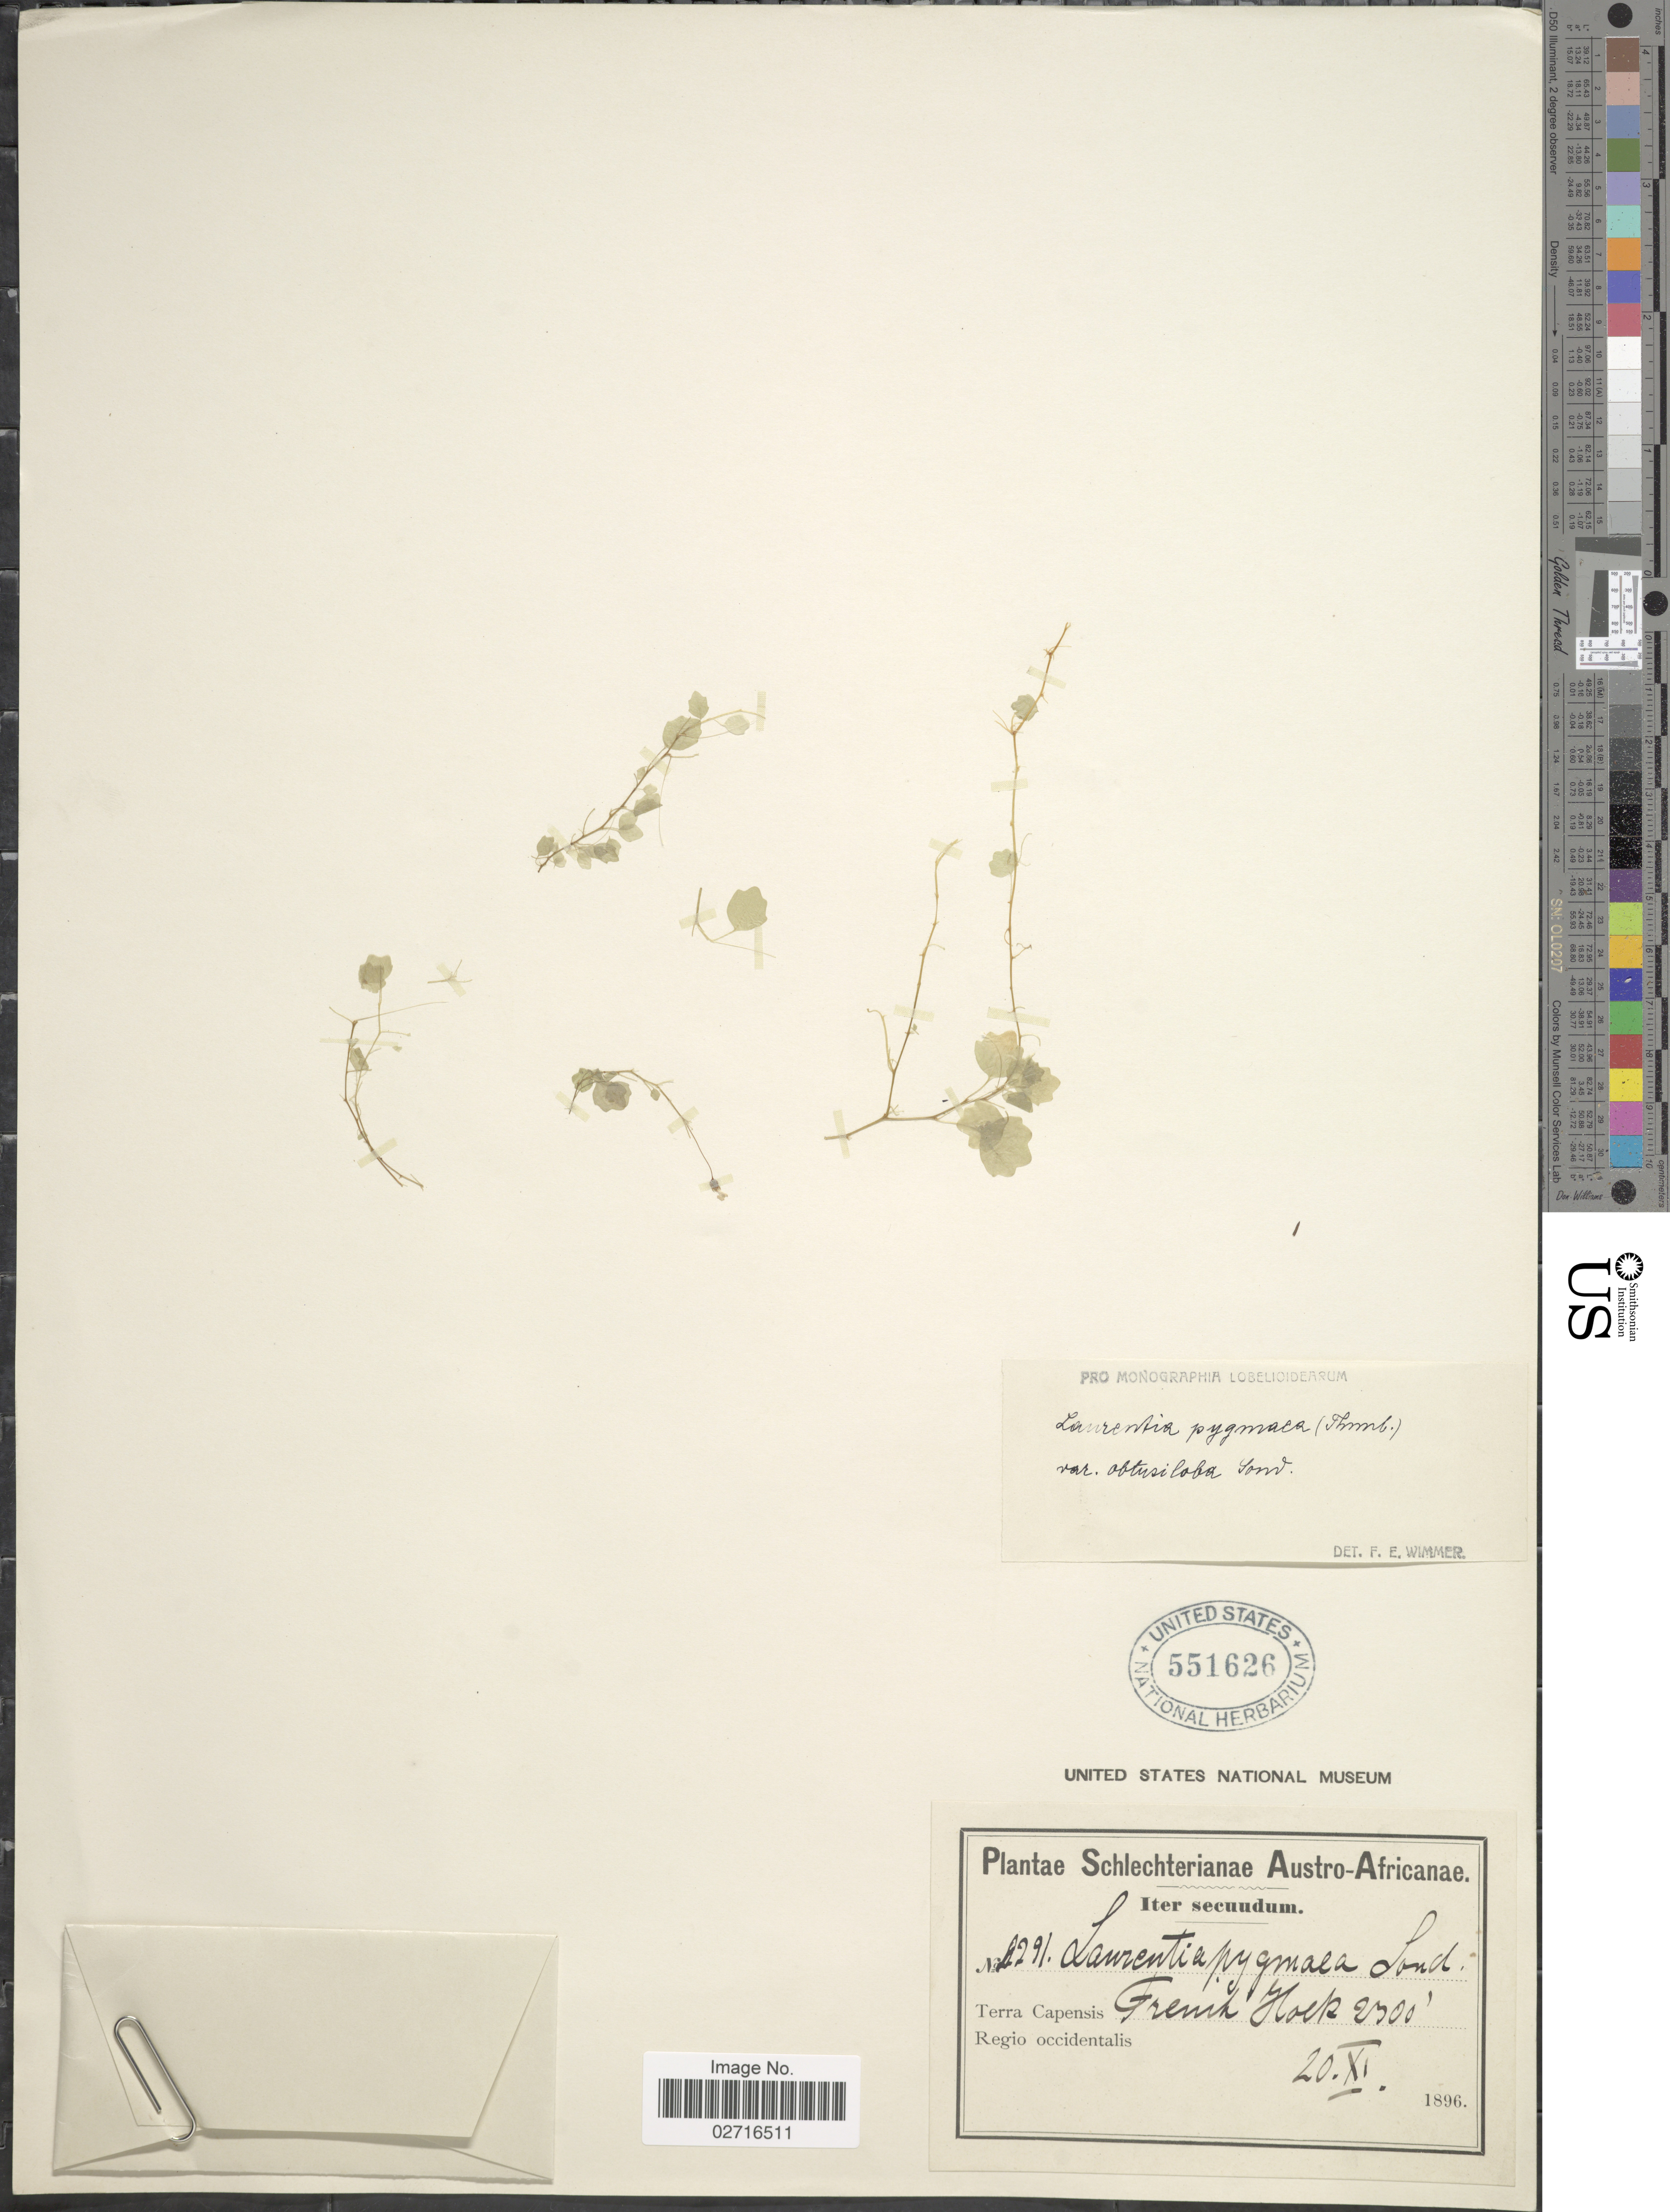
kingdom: Plantae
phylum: Tracheophyta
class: Magnoliopsida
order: Asterales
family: Campanulaceae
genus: Laurentia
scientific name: Laurentia pygmaea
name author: (Thunb.) Sond.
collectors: Schlechter, --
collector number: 8291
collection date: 1896-11-20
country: South Africa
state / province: Western Cape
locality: Austro-Africanae, Terra Capensis, French Hoek, Regio occidentalis.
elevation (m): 701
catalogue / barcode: US 551626